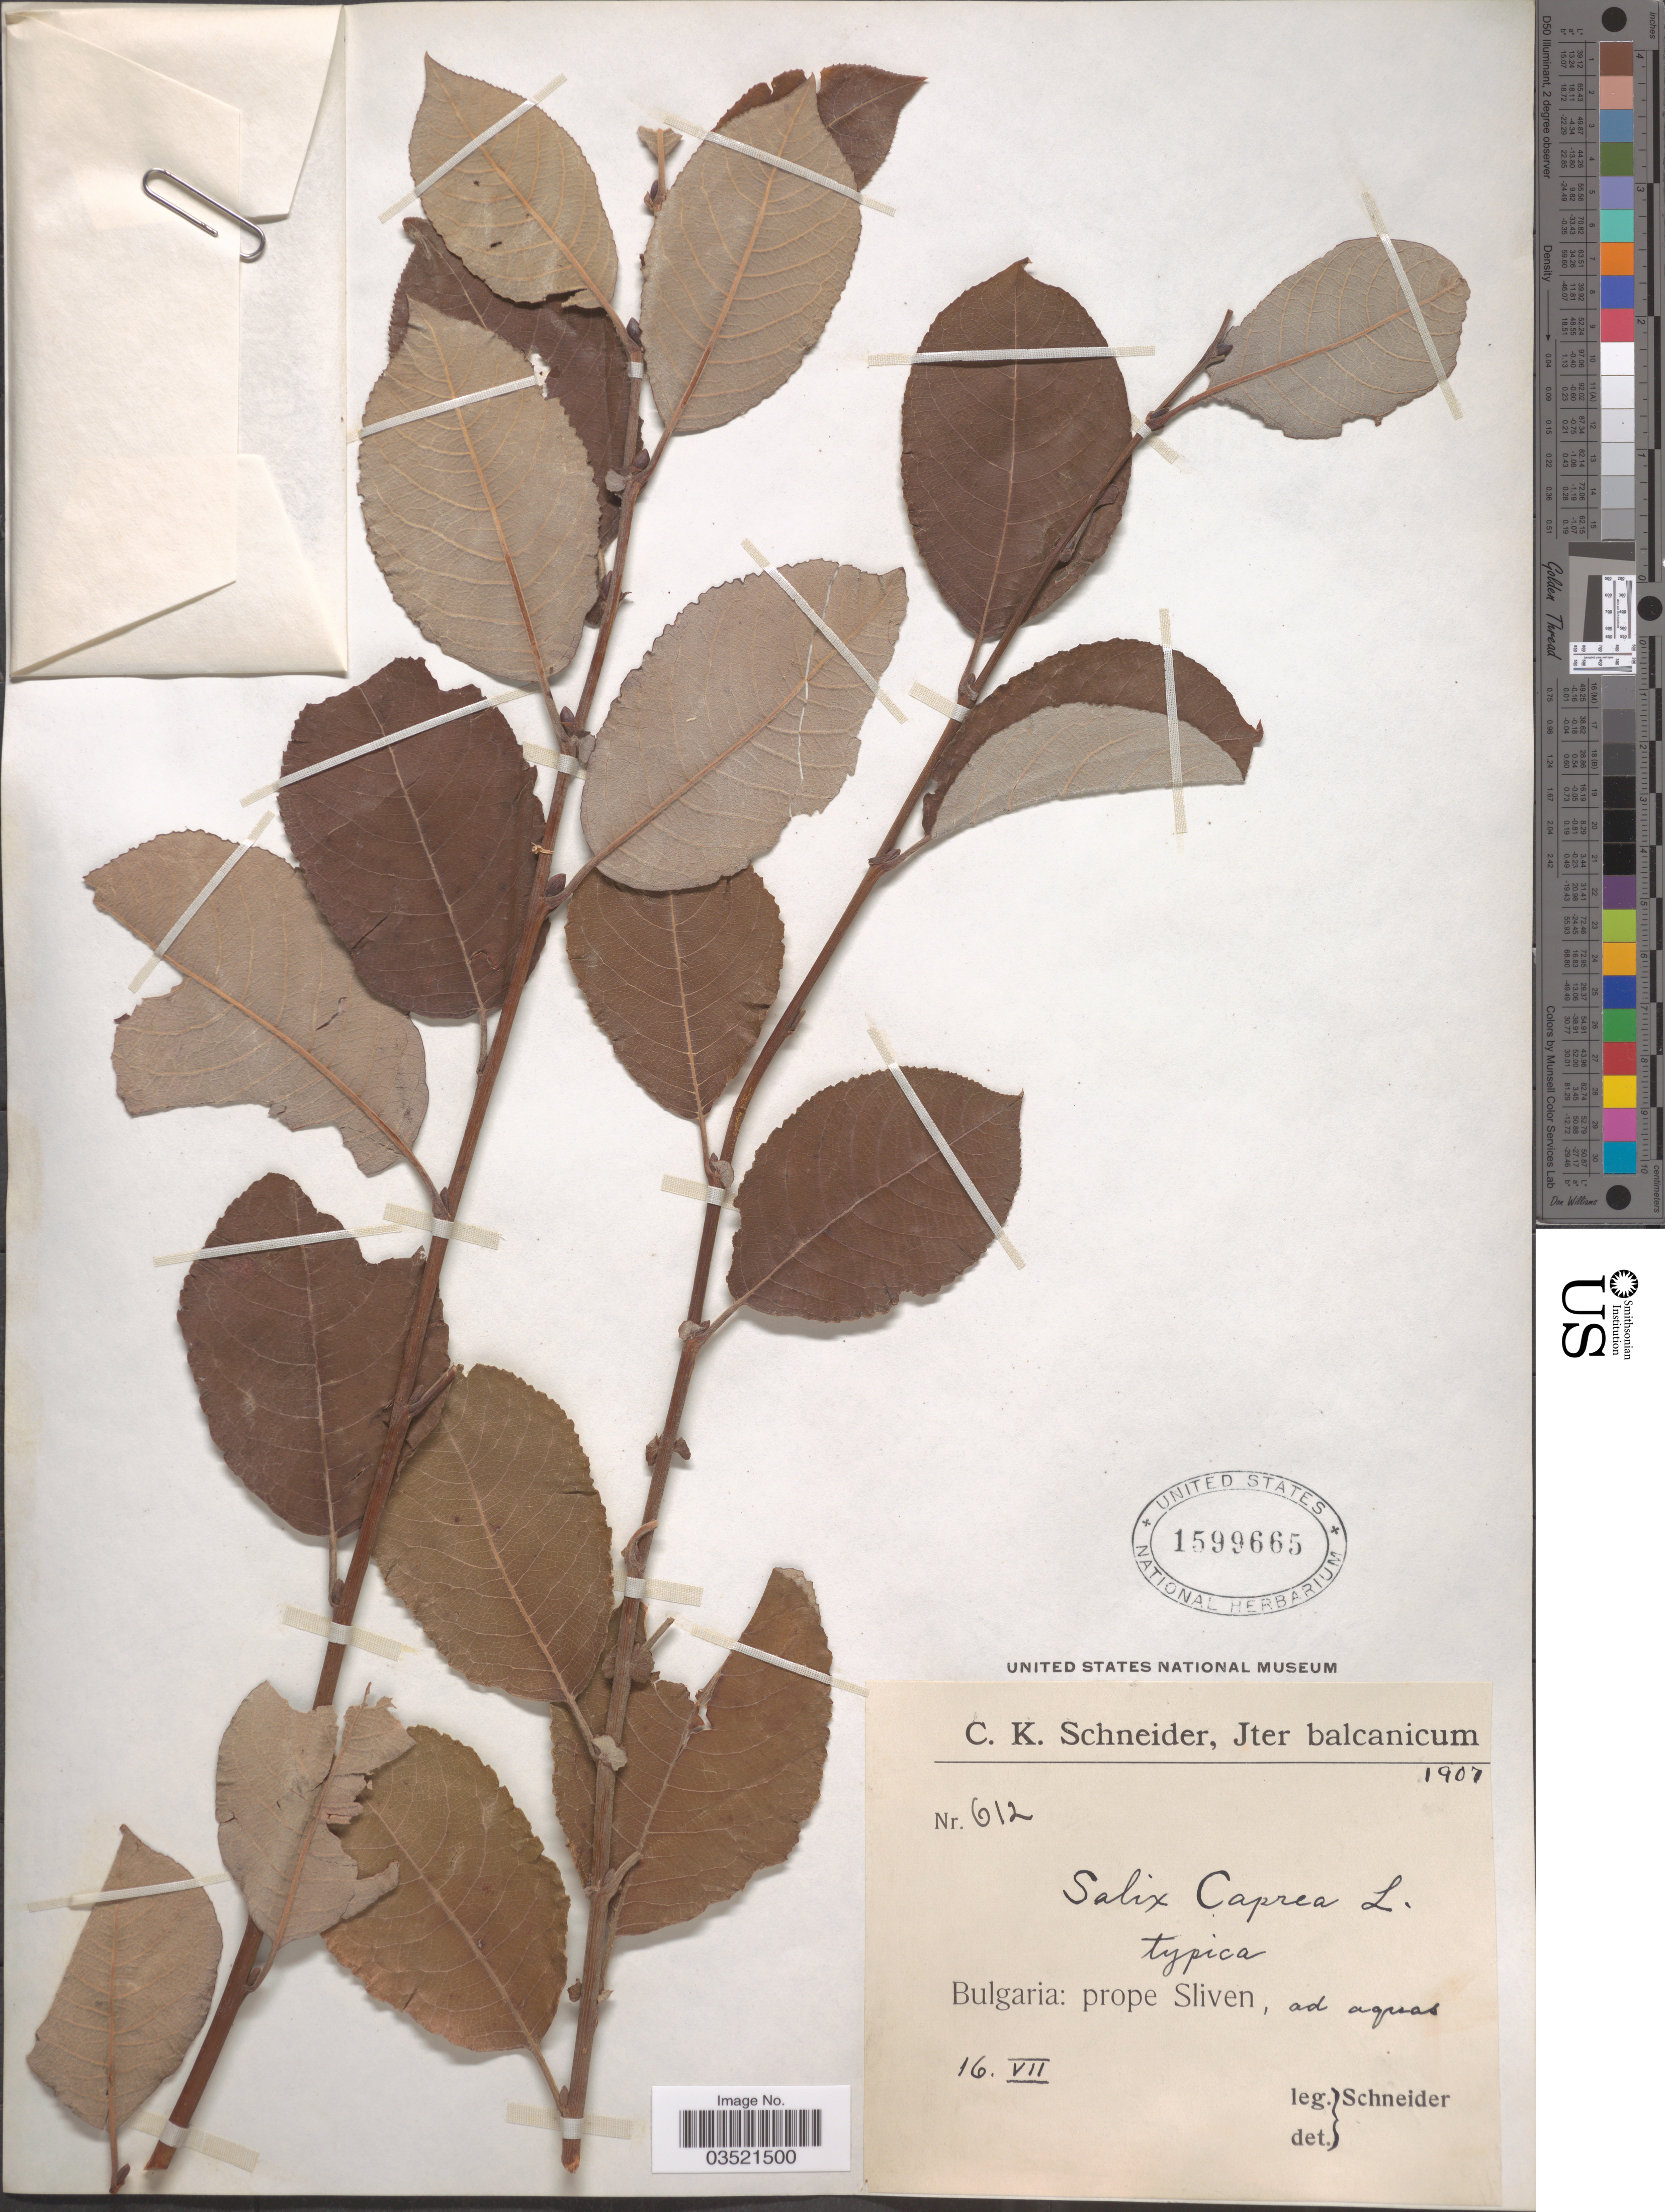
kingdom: Plantae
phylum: Tracheophyta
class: Magnoliopsida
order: Malpighiales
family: Salicaceae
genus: Salix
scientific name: Salix caprea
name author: L.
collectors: C. K. Schneider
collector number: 612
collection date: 1907-07-16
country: Bulgaria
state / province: Sliven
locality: Iter balcanicum. Prope Sliven.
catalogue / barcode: US 1599665